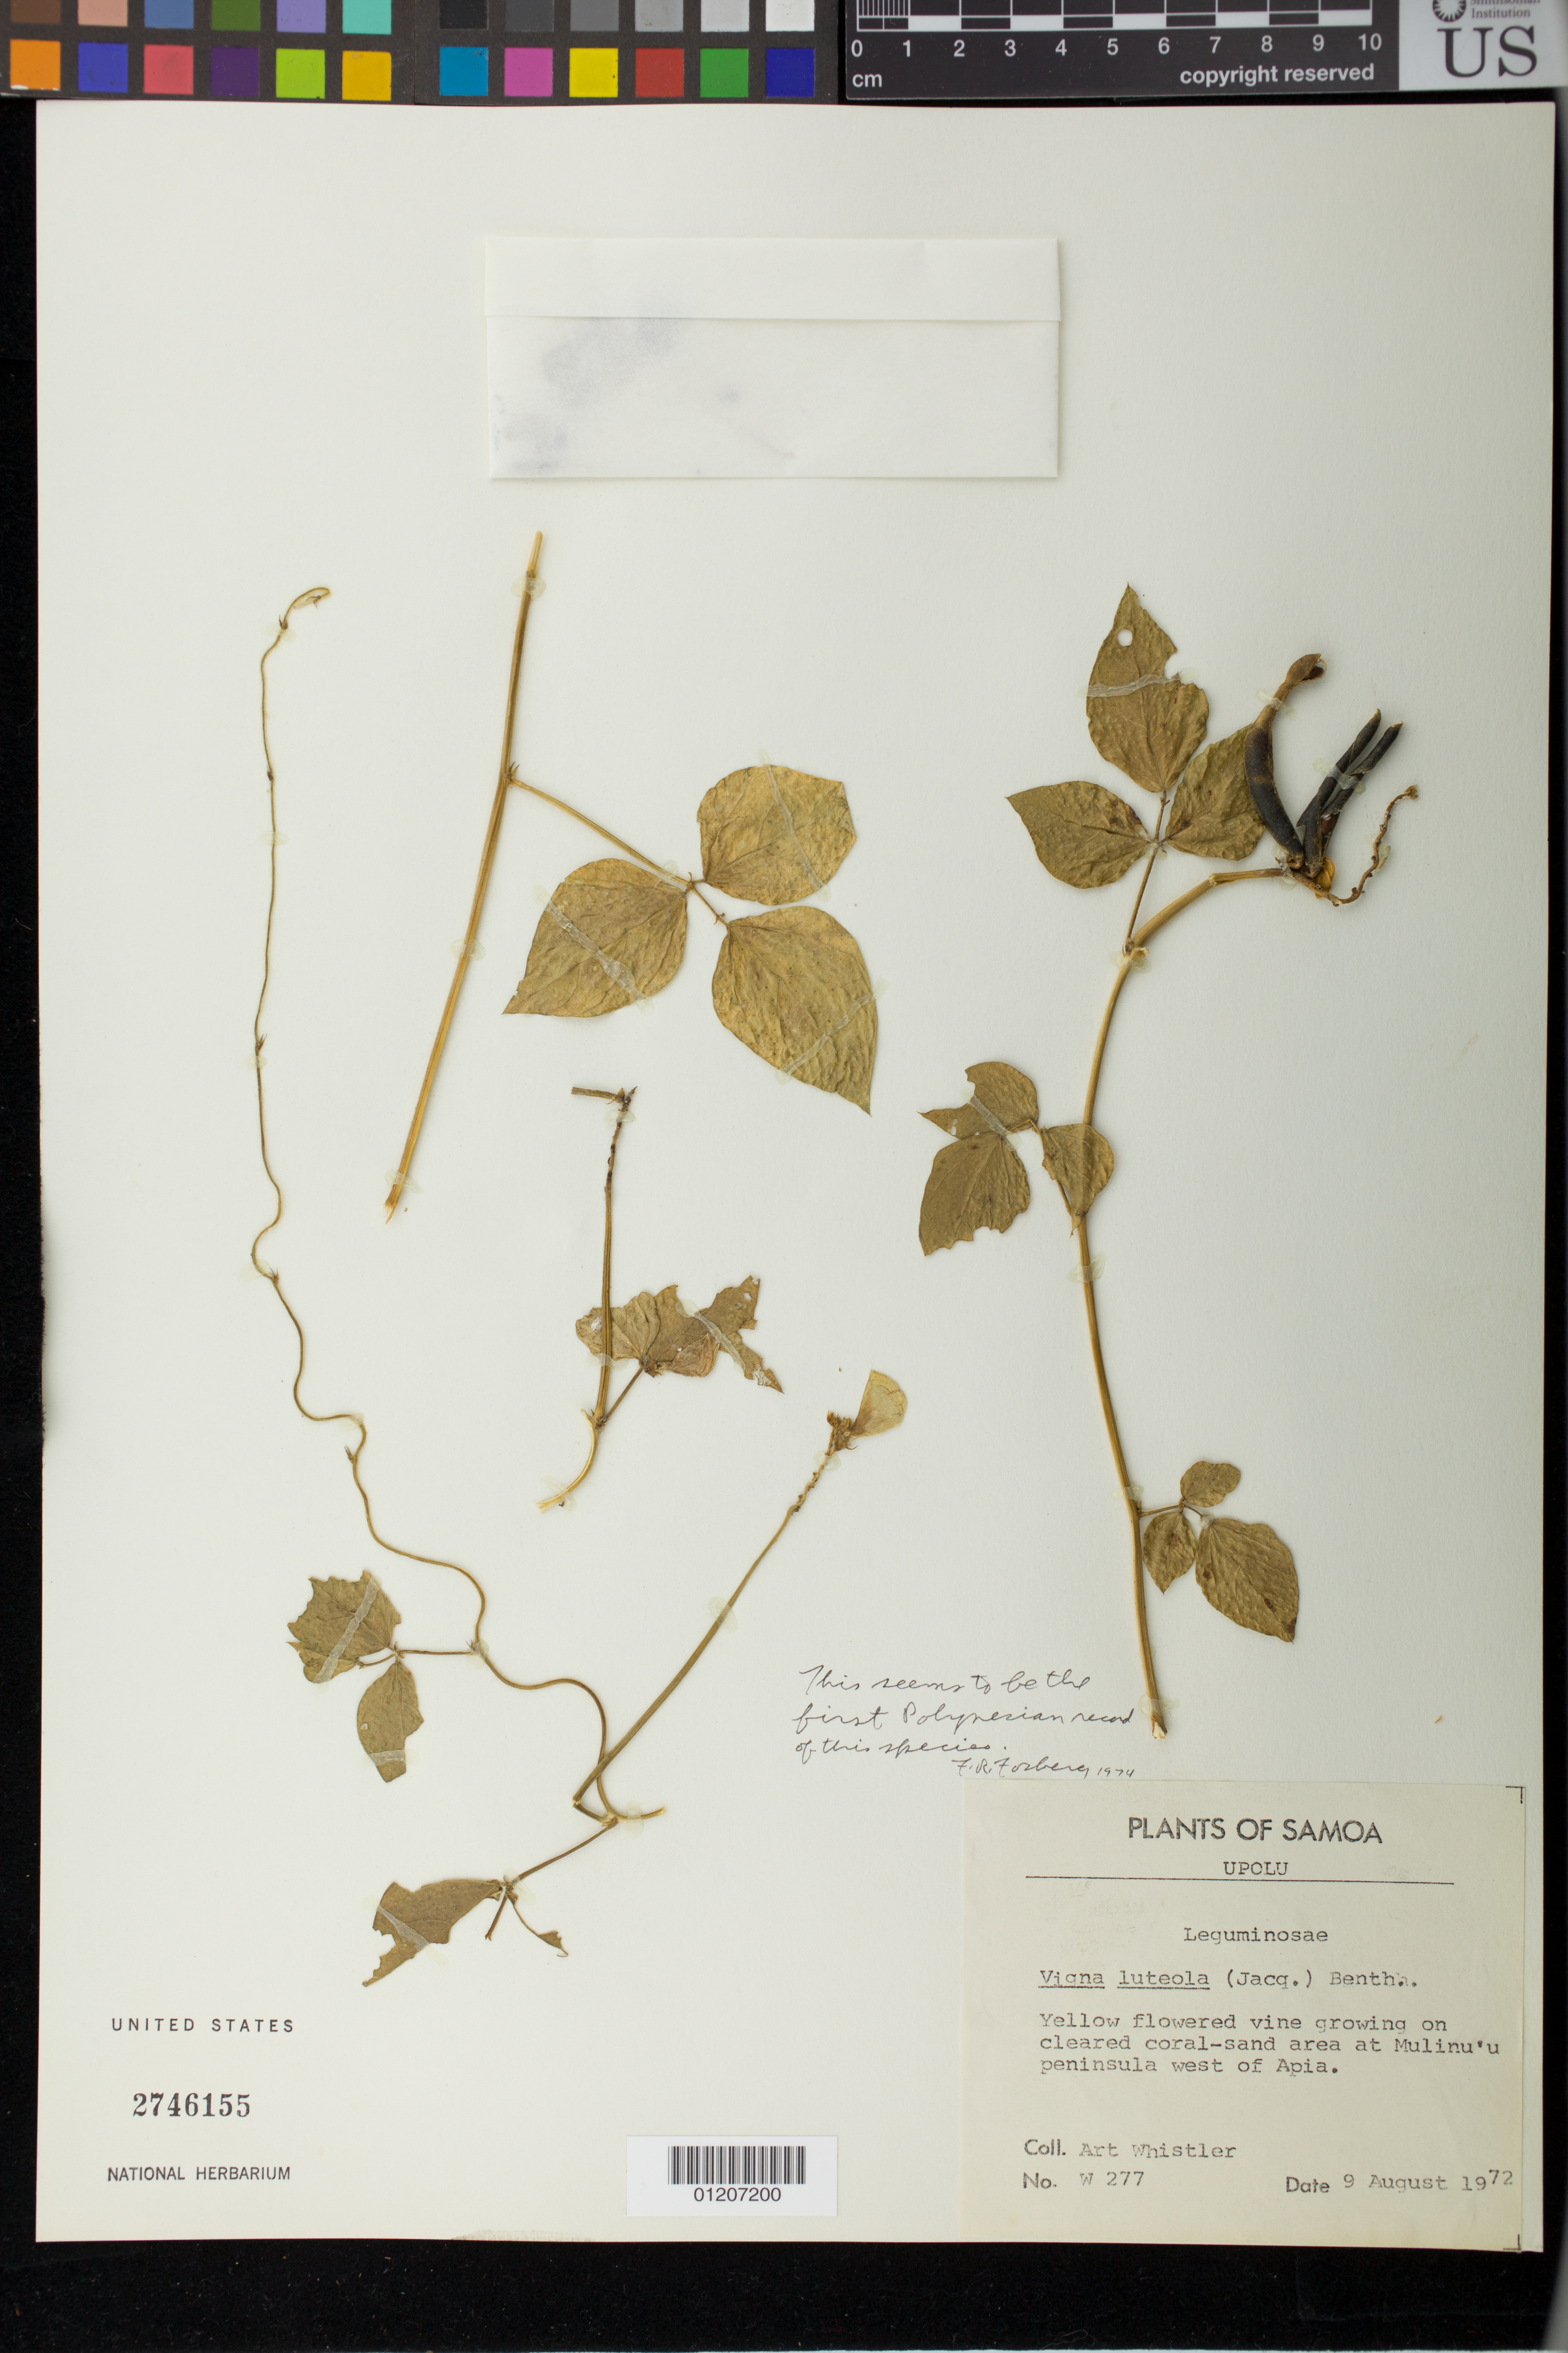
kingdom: Plantae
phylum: Tracheophyta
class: Magnoliopsida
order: Fabales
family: Fabaceae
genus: Vigna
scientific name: Vigna marina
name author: (Burm.) Merr.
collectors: A. Whistler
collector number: W 277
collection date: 1972-08-09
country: Samoa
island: Upolu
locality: at Mulinu'u peninsula west of Apia.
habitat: Cleared area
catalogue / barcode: US 2746155